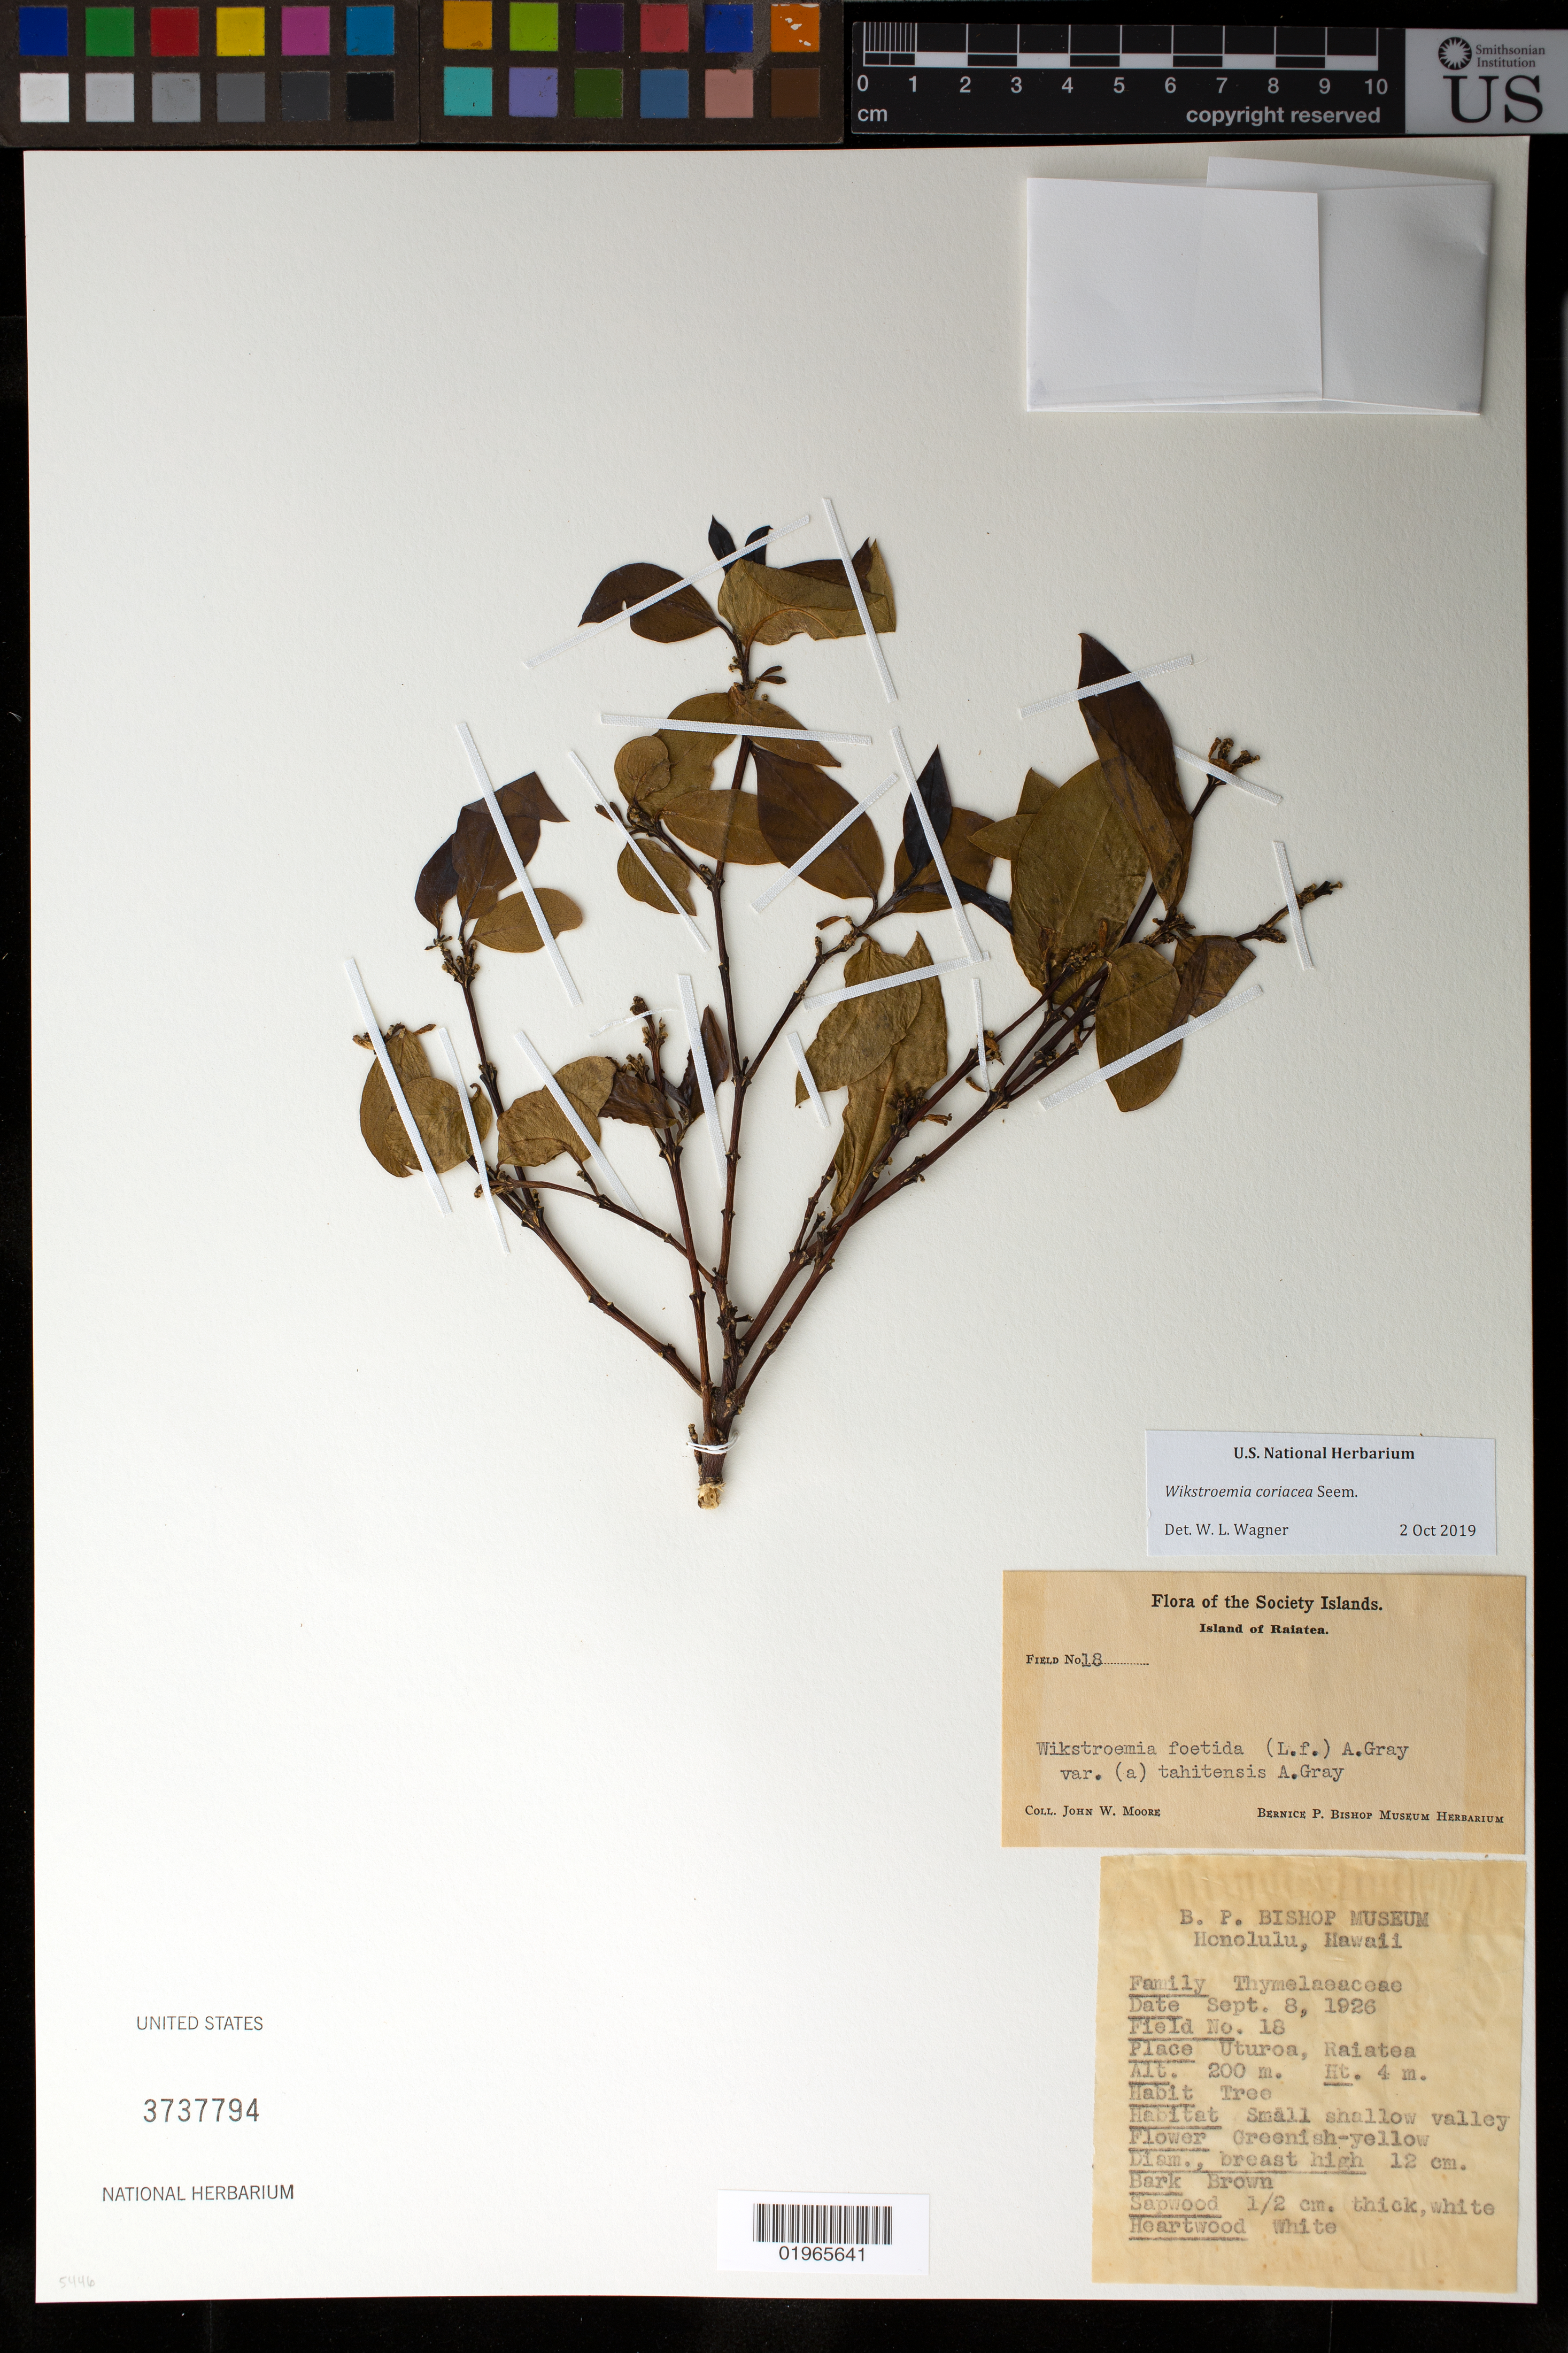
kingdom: Plantae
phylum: Tracheophyta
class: Magnoliopsida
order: Malvales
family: Thymelaeaceae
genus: Wikstroemia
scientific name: Wikstroemia coriacea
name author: Seem.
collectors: J. Moore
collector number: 18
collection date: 1926-09-08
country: French Polynesia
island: Raiatea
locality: Uturoa, Raiatea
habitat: Small shallow valley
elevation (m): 200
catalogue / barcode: US 3737794